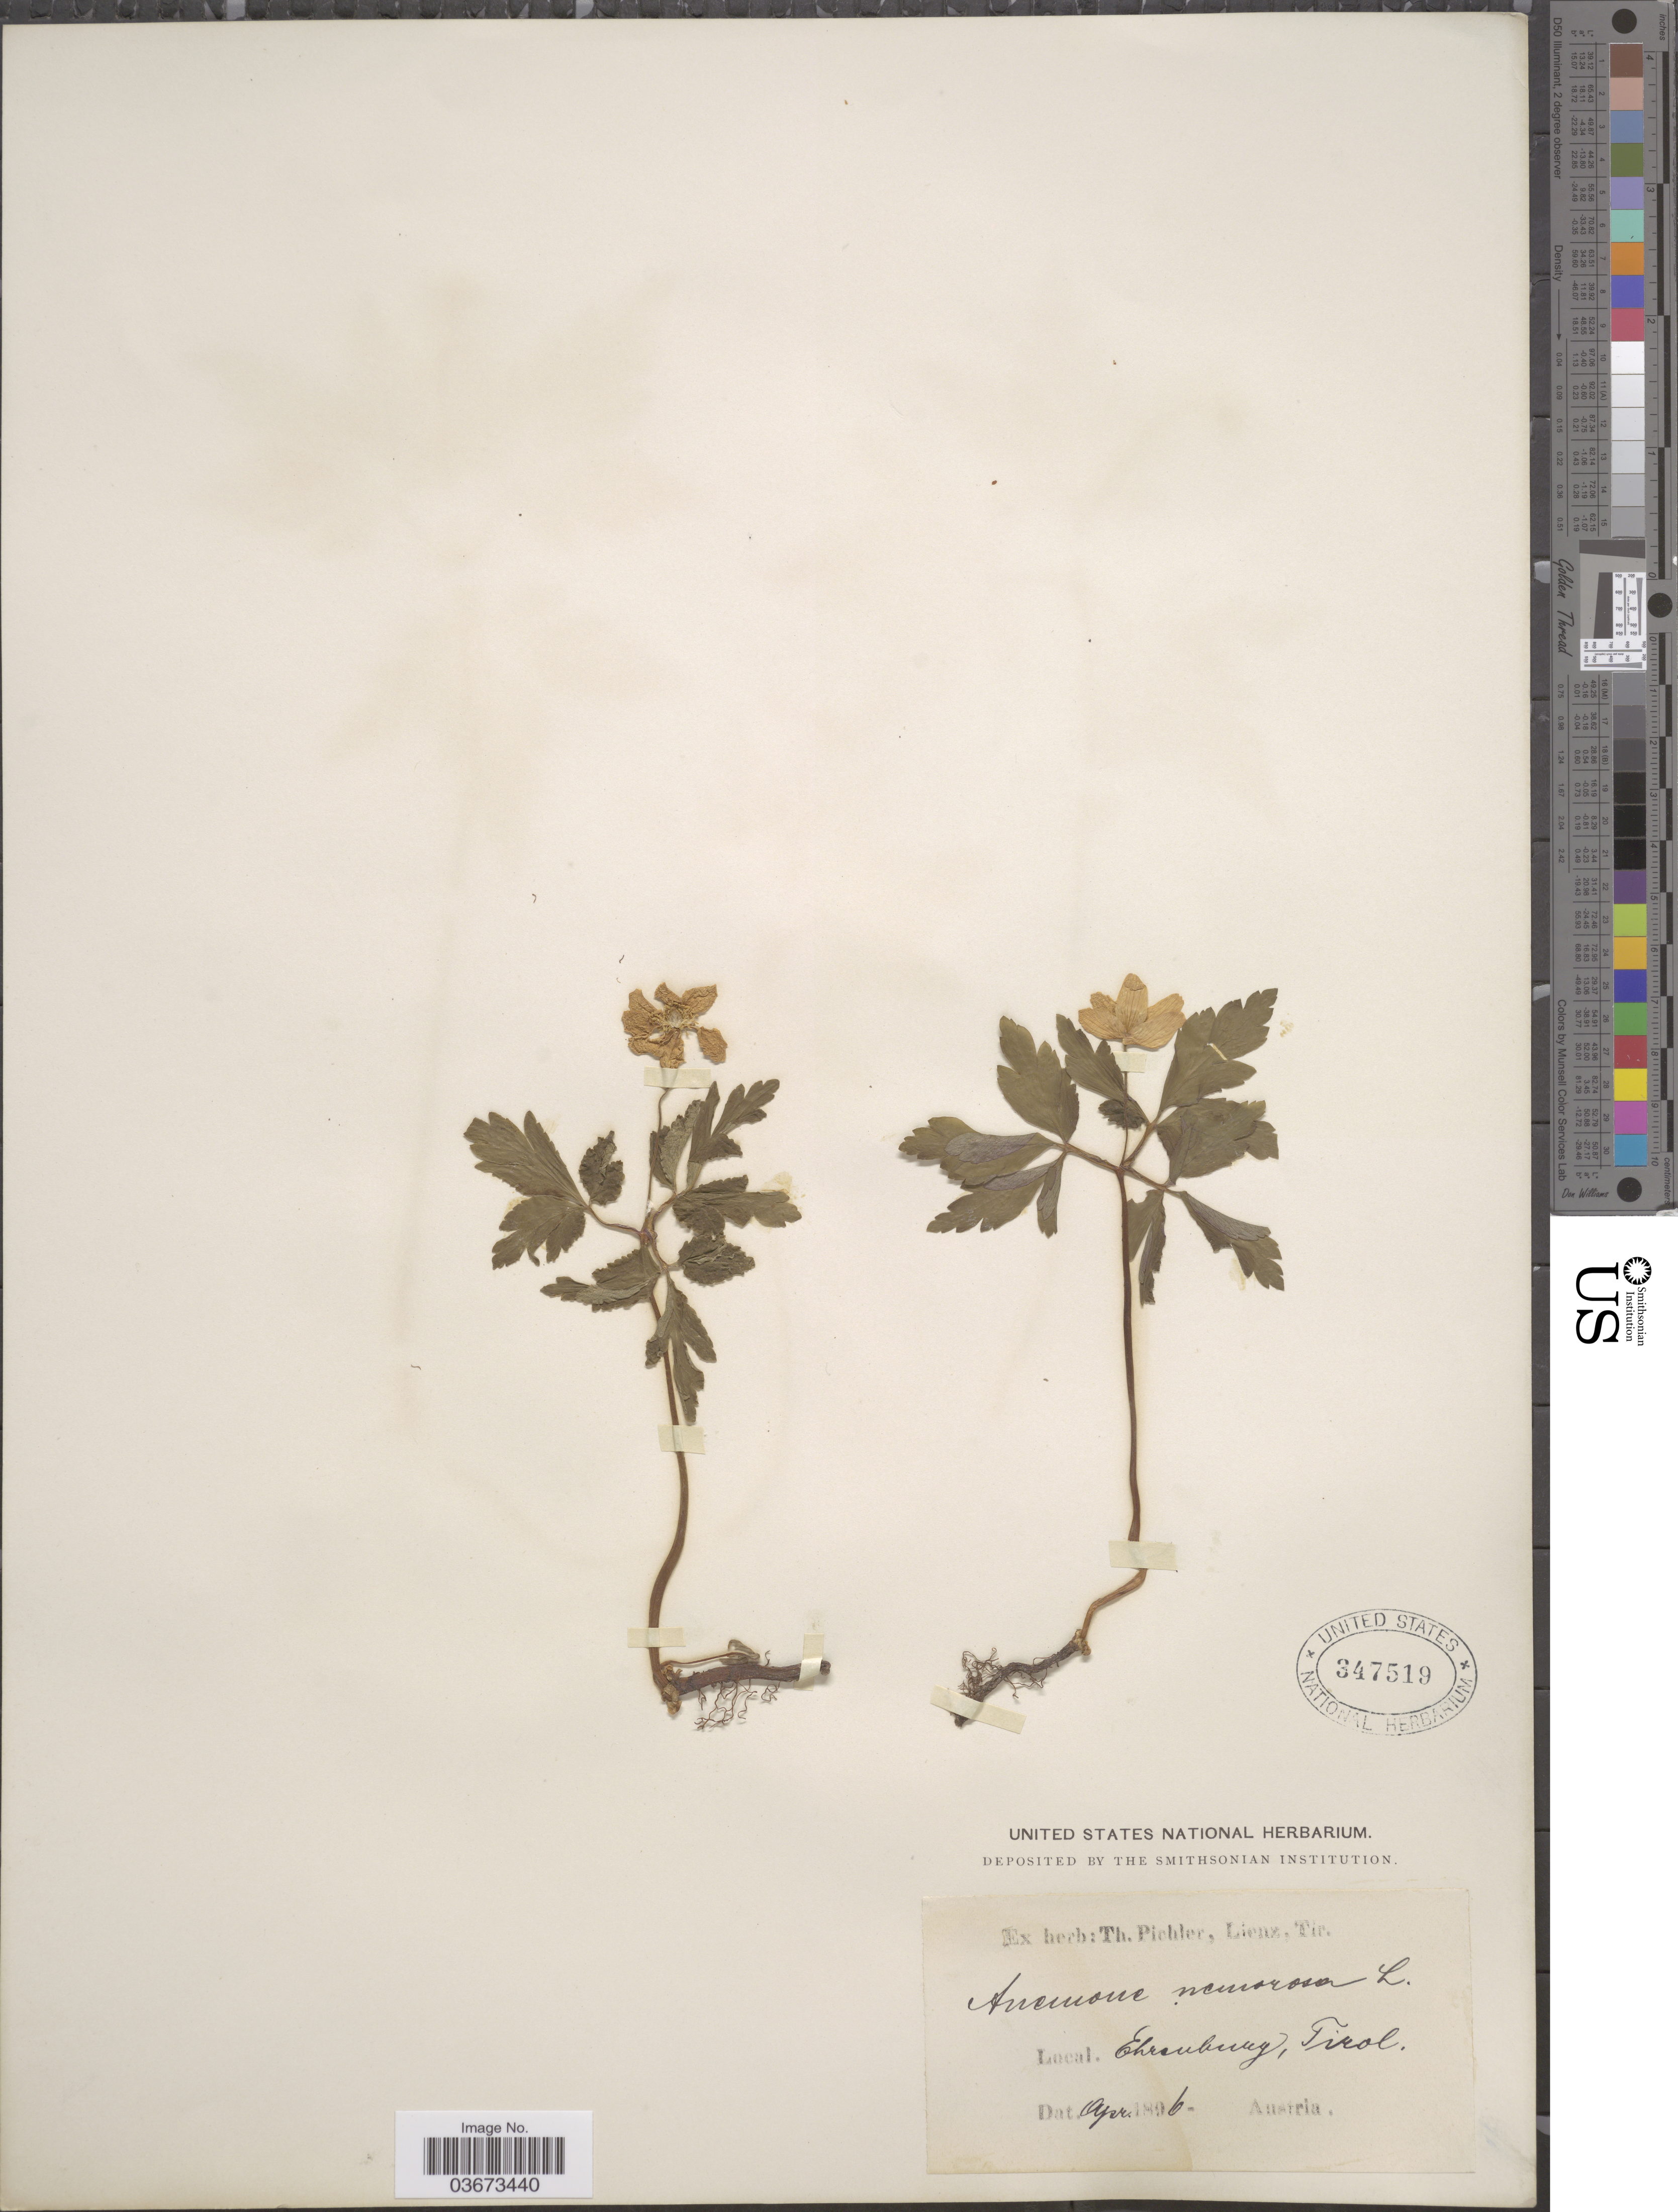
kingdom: Plantae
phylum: Tracheophyta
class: Magnoliopsida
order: Ranunculales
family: Ranunculaceae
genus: Anemone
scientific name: Anemone nemorosa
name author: L.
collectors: ex herb. T. Pichler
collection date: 1896-04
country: Austria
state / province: Tirol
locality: Ehrenburg.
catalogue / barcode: US 347519